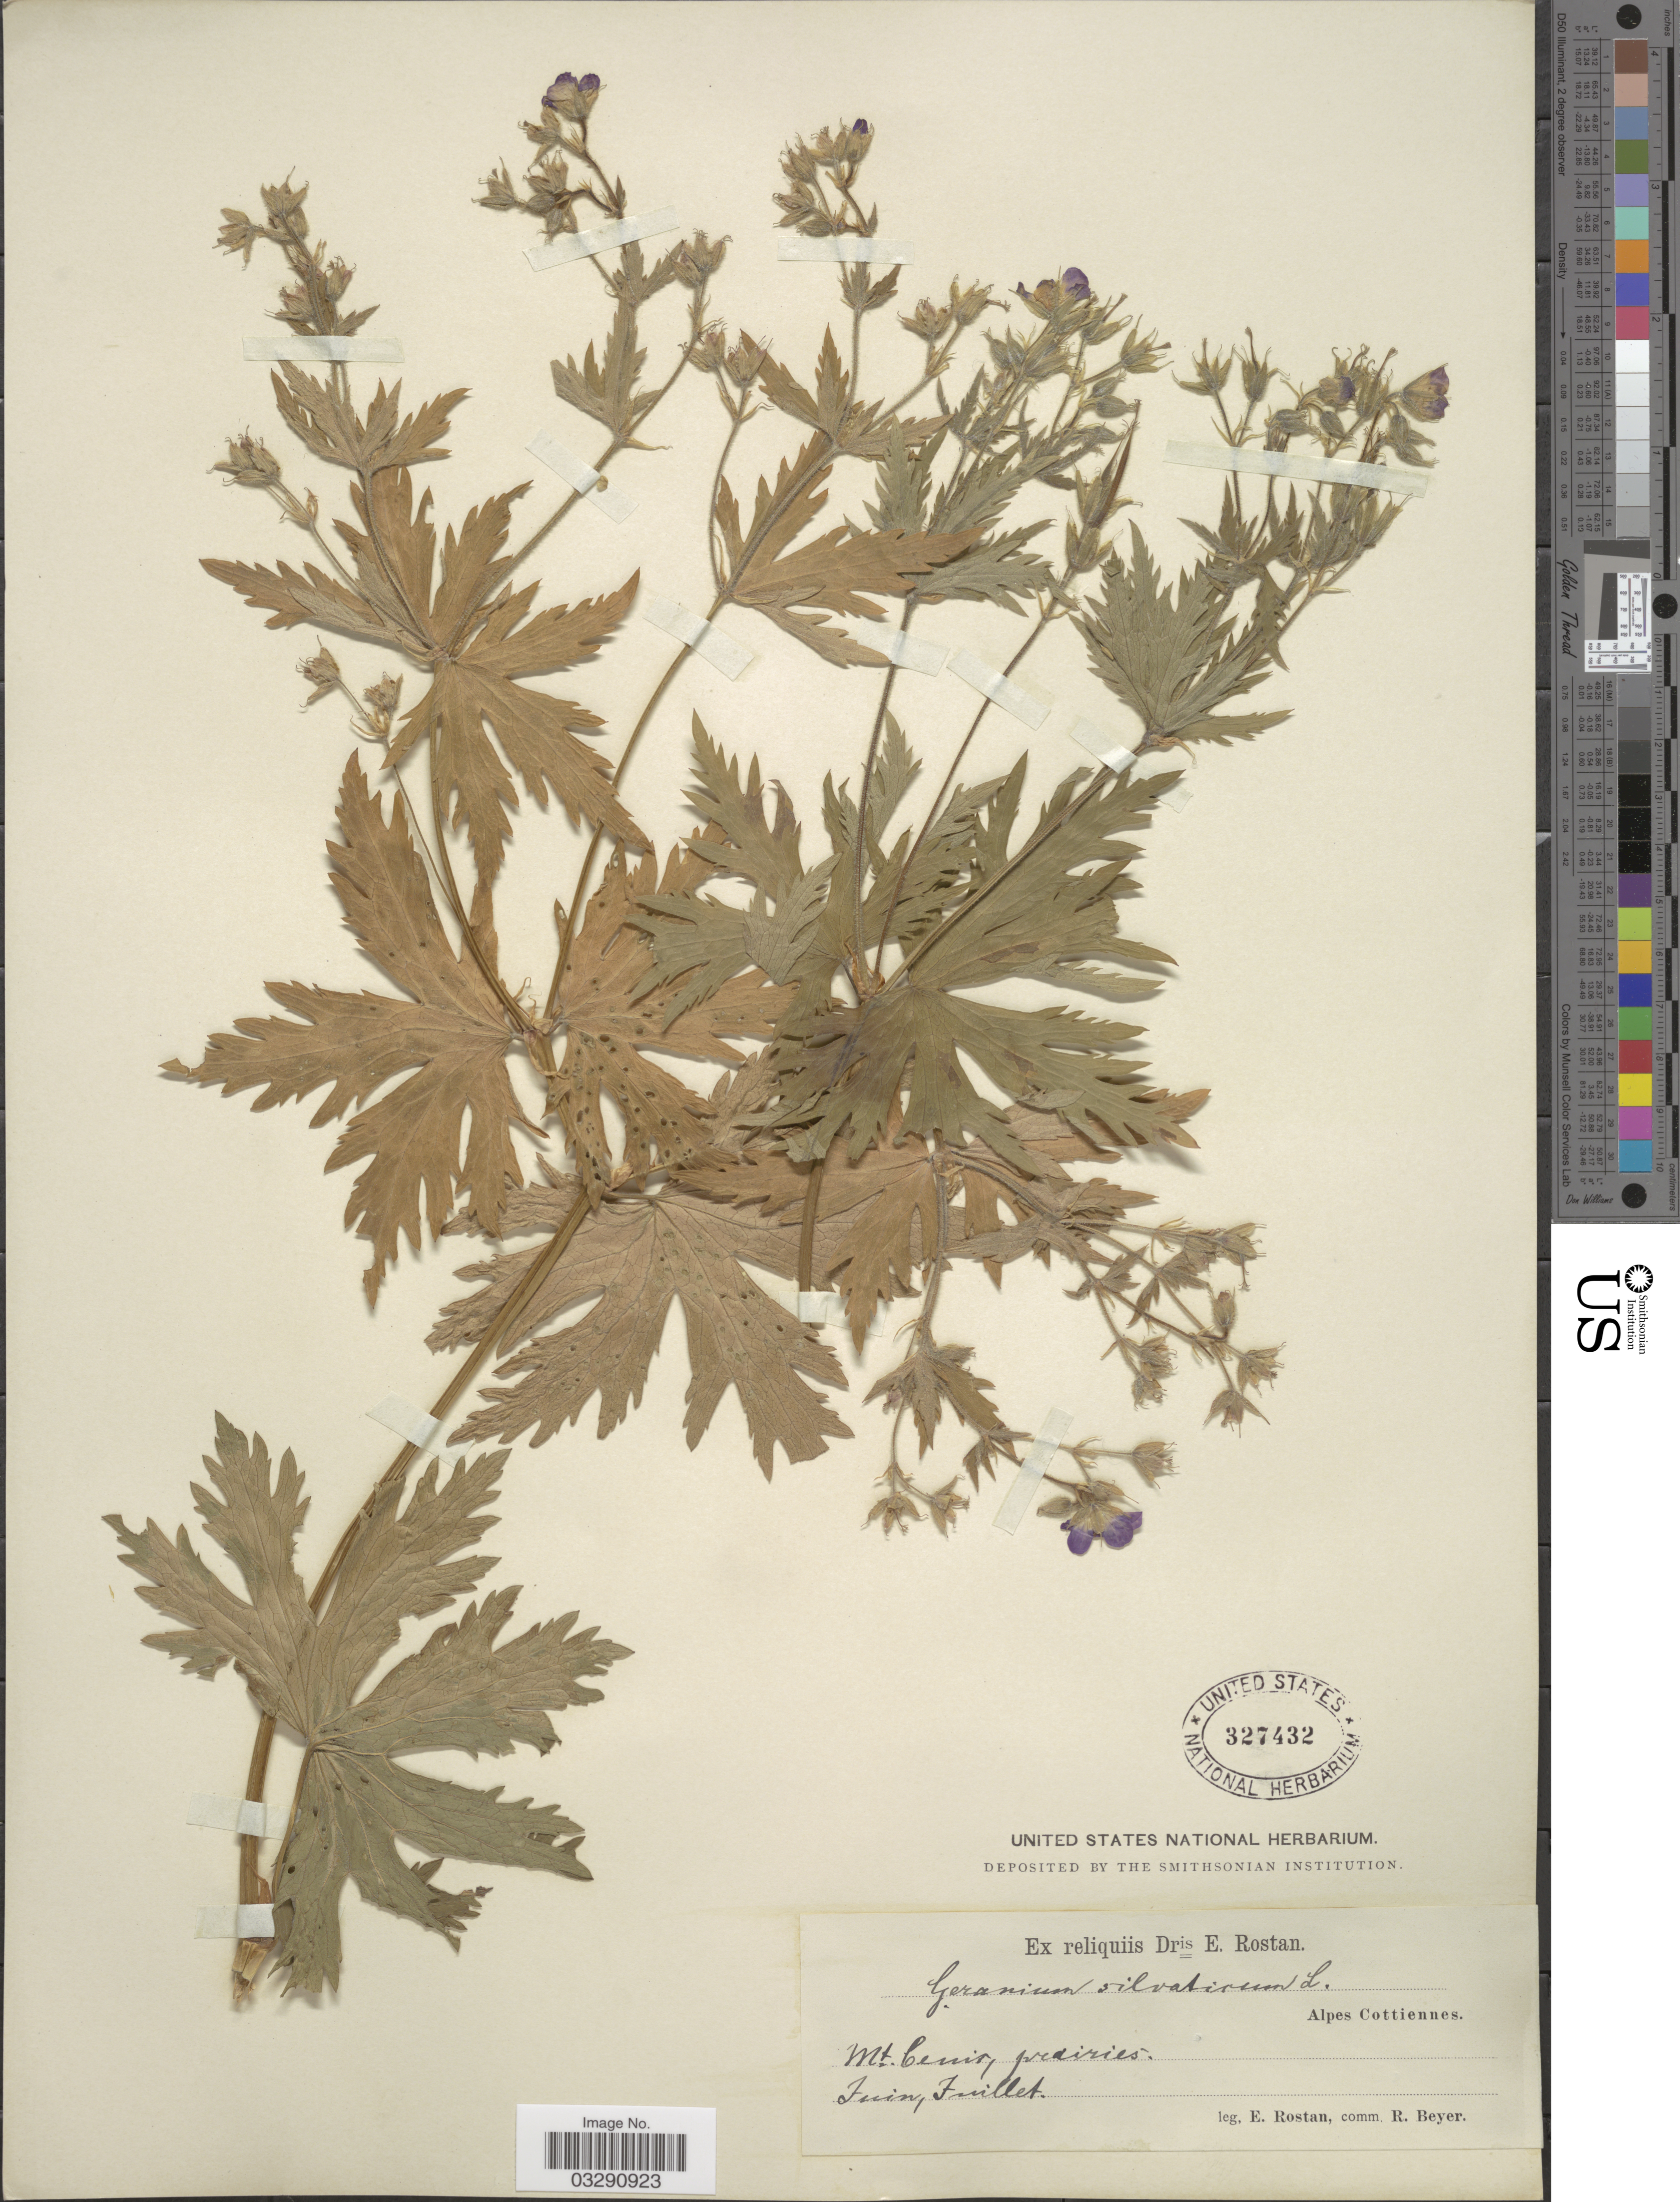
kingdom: Plantae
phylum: Tracheophyta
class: Magnoliopsida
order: Geraniales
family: Geraniaceae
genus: Geranium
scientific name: Geranium silvaticum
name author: L.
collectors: E. Rostan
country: France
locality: Alpes Cottiennes, Mt. Cenis.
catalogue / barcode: US 327432